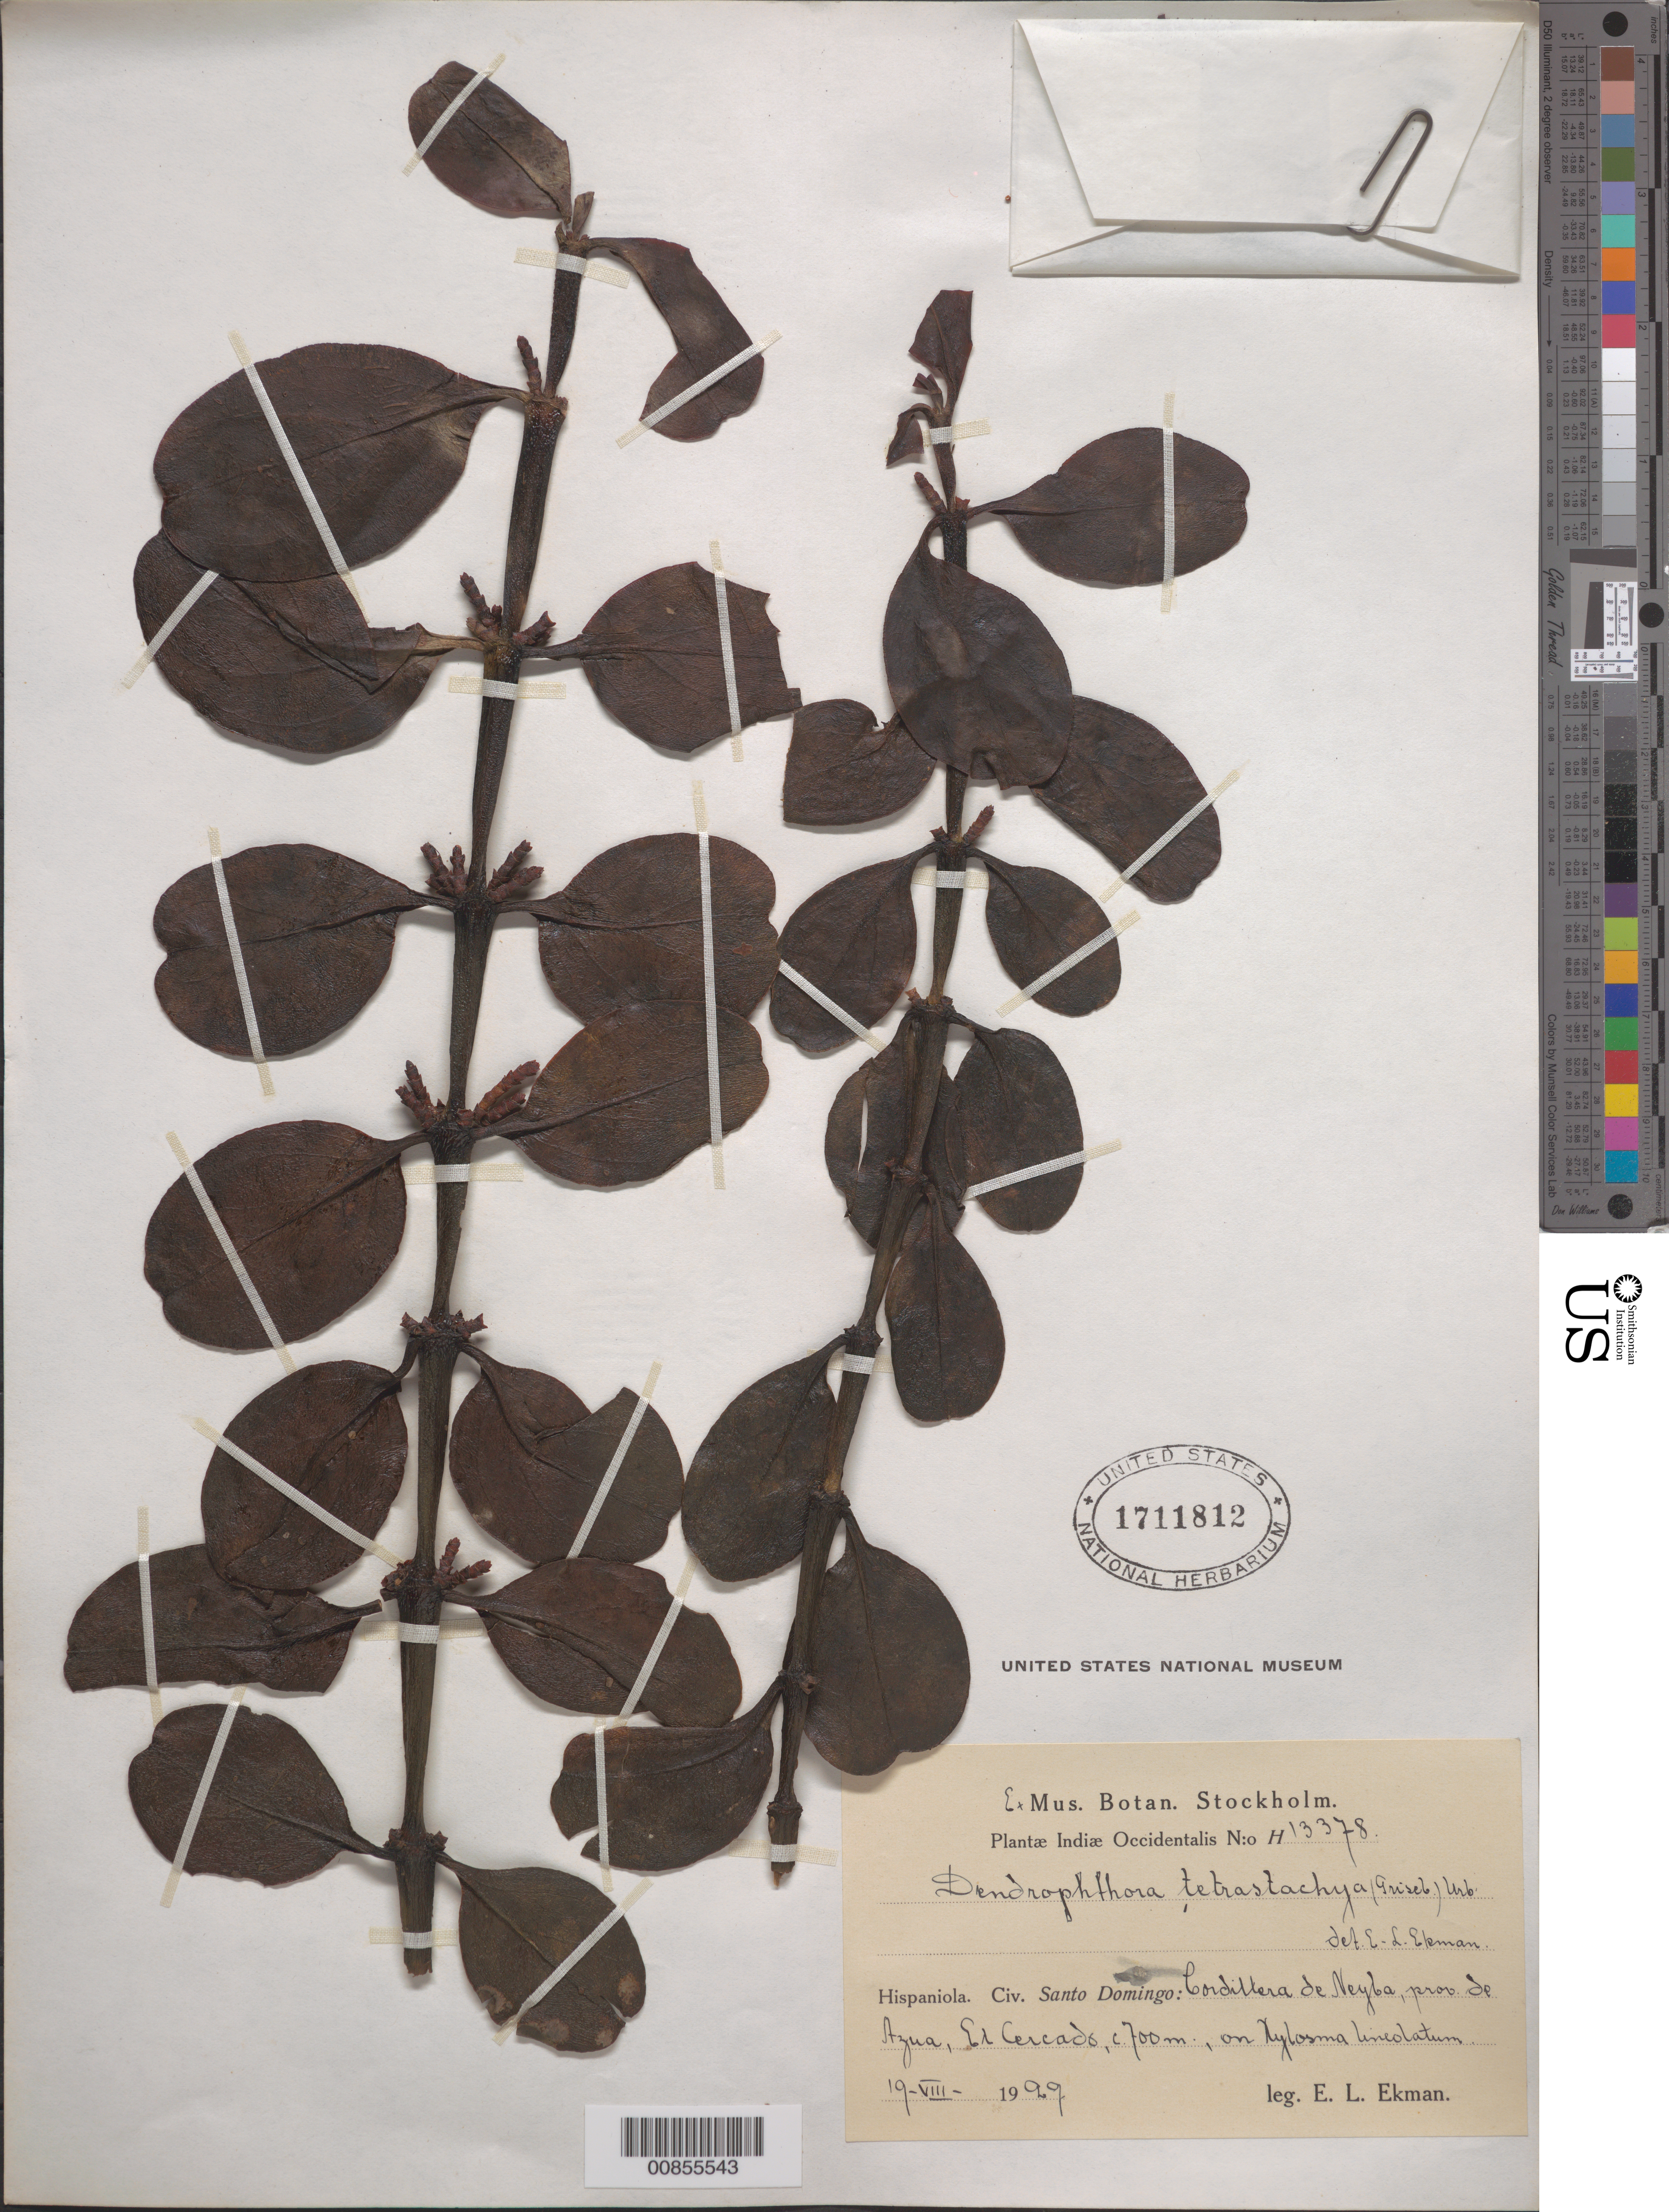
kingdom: Plantae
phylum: Tracheophyta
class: Magnoliopsida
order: Santalales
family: Viscaceae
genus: Dendrophthora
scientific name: Dendrophthora tetrastachya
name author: (C. Wright ex Griseb.) Urb.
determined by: Ekman, E. L.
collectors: E. L. Ekman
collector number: H 13378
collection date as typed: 19 Aug 1929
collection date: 1929-08-19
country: Dominican Republic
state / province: Azua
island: Hispaniola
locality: Cordillera de Neyba, El Cercado.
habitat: On Xylosma lineolatum.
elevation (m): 700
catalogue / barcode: US 1711812